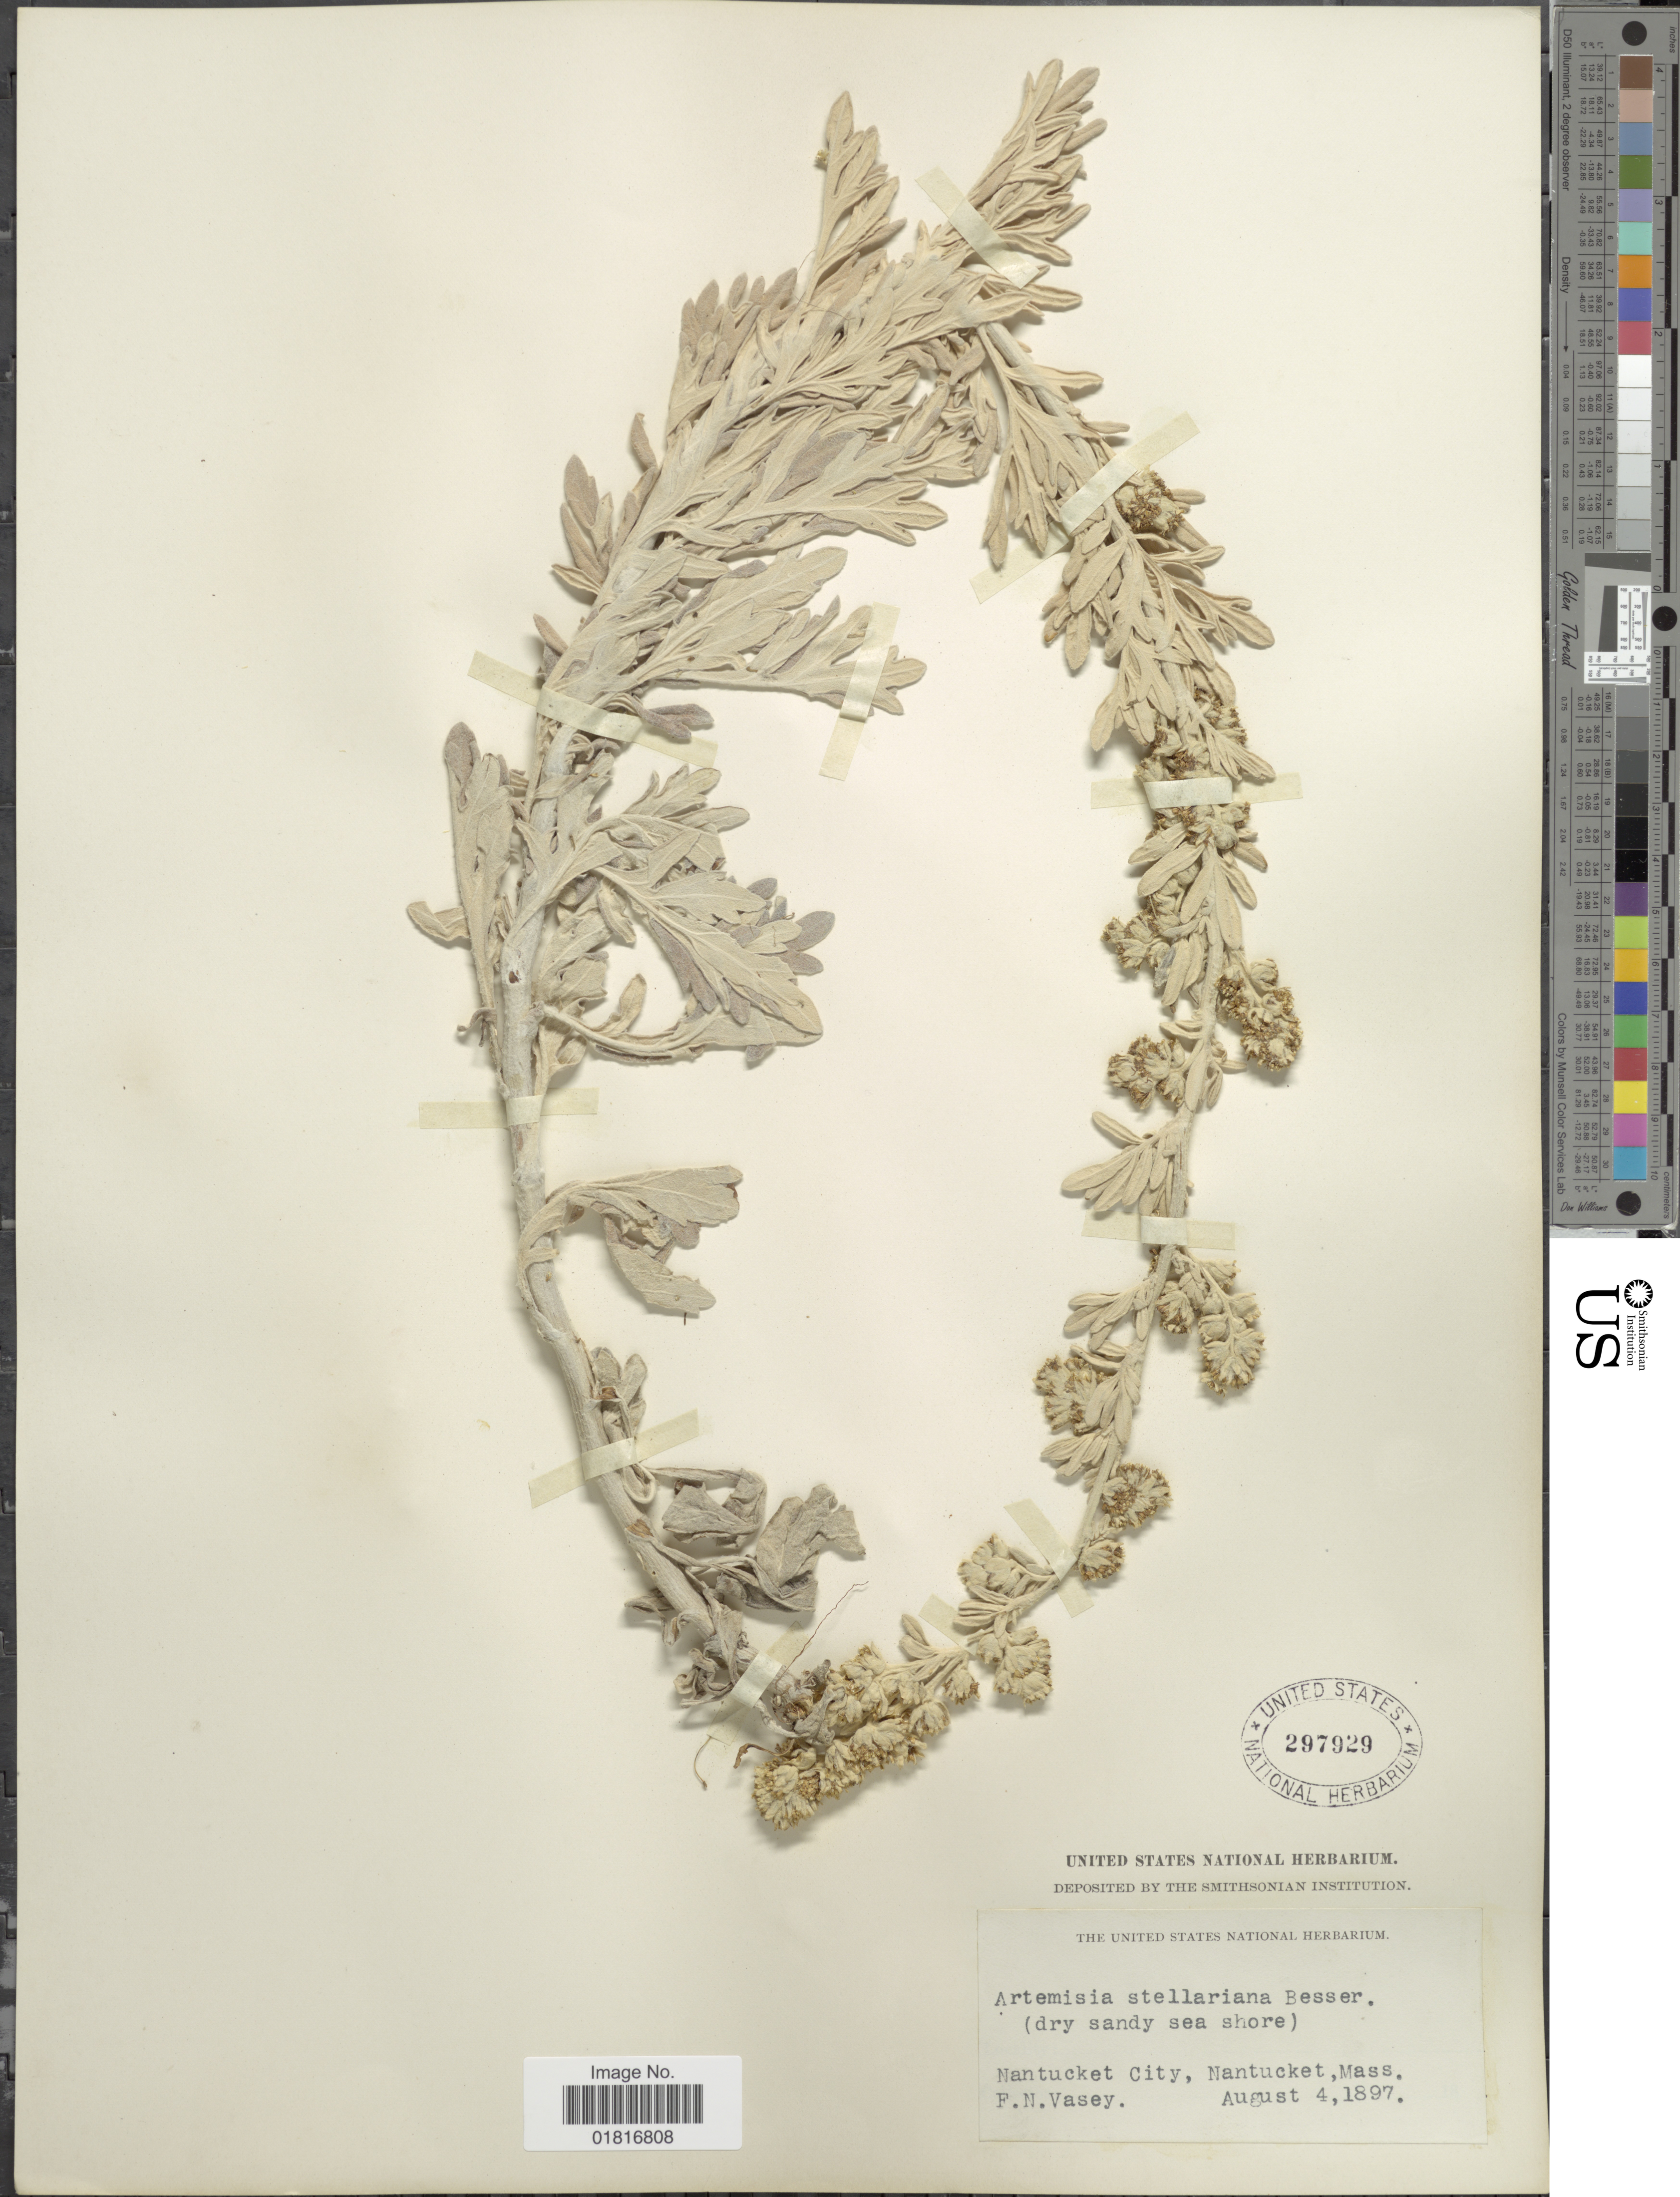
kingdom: Plantae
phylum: Tracheophyta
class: Magnoliopsida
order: Asterales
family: Asteraceae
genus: Artemisia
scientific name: Artemisia stelleriana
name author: Besser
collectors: F. N. Vasey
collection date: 1897-08-04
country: United States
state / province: Massachusetts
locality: Nantucket City, Nantucket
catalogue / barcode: US 297929